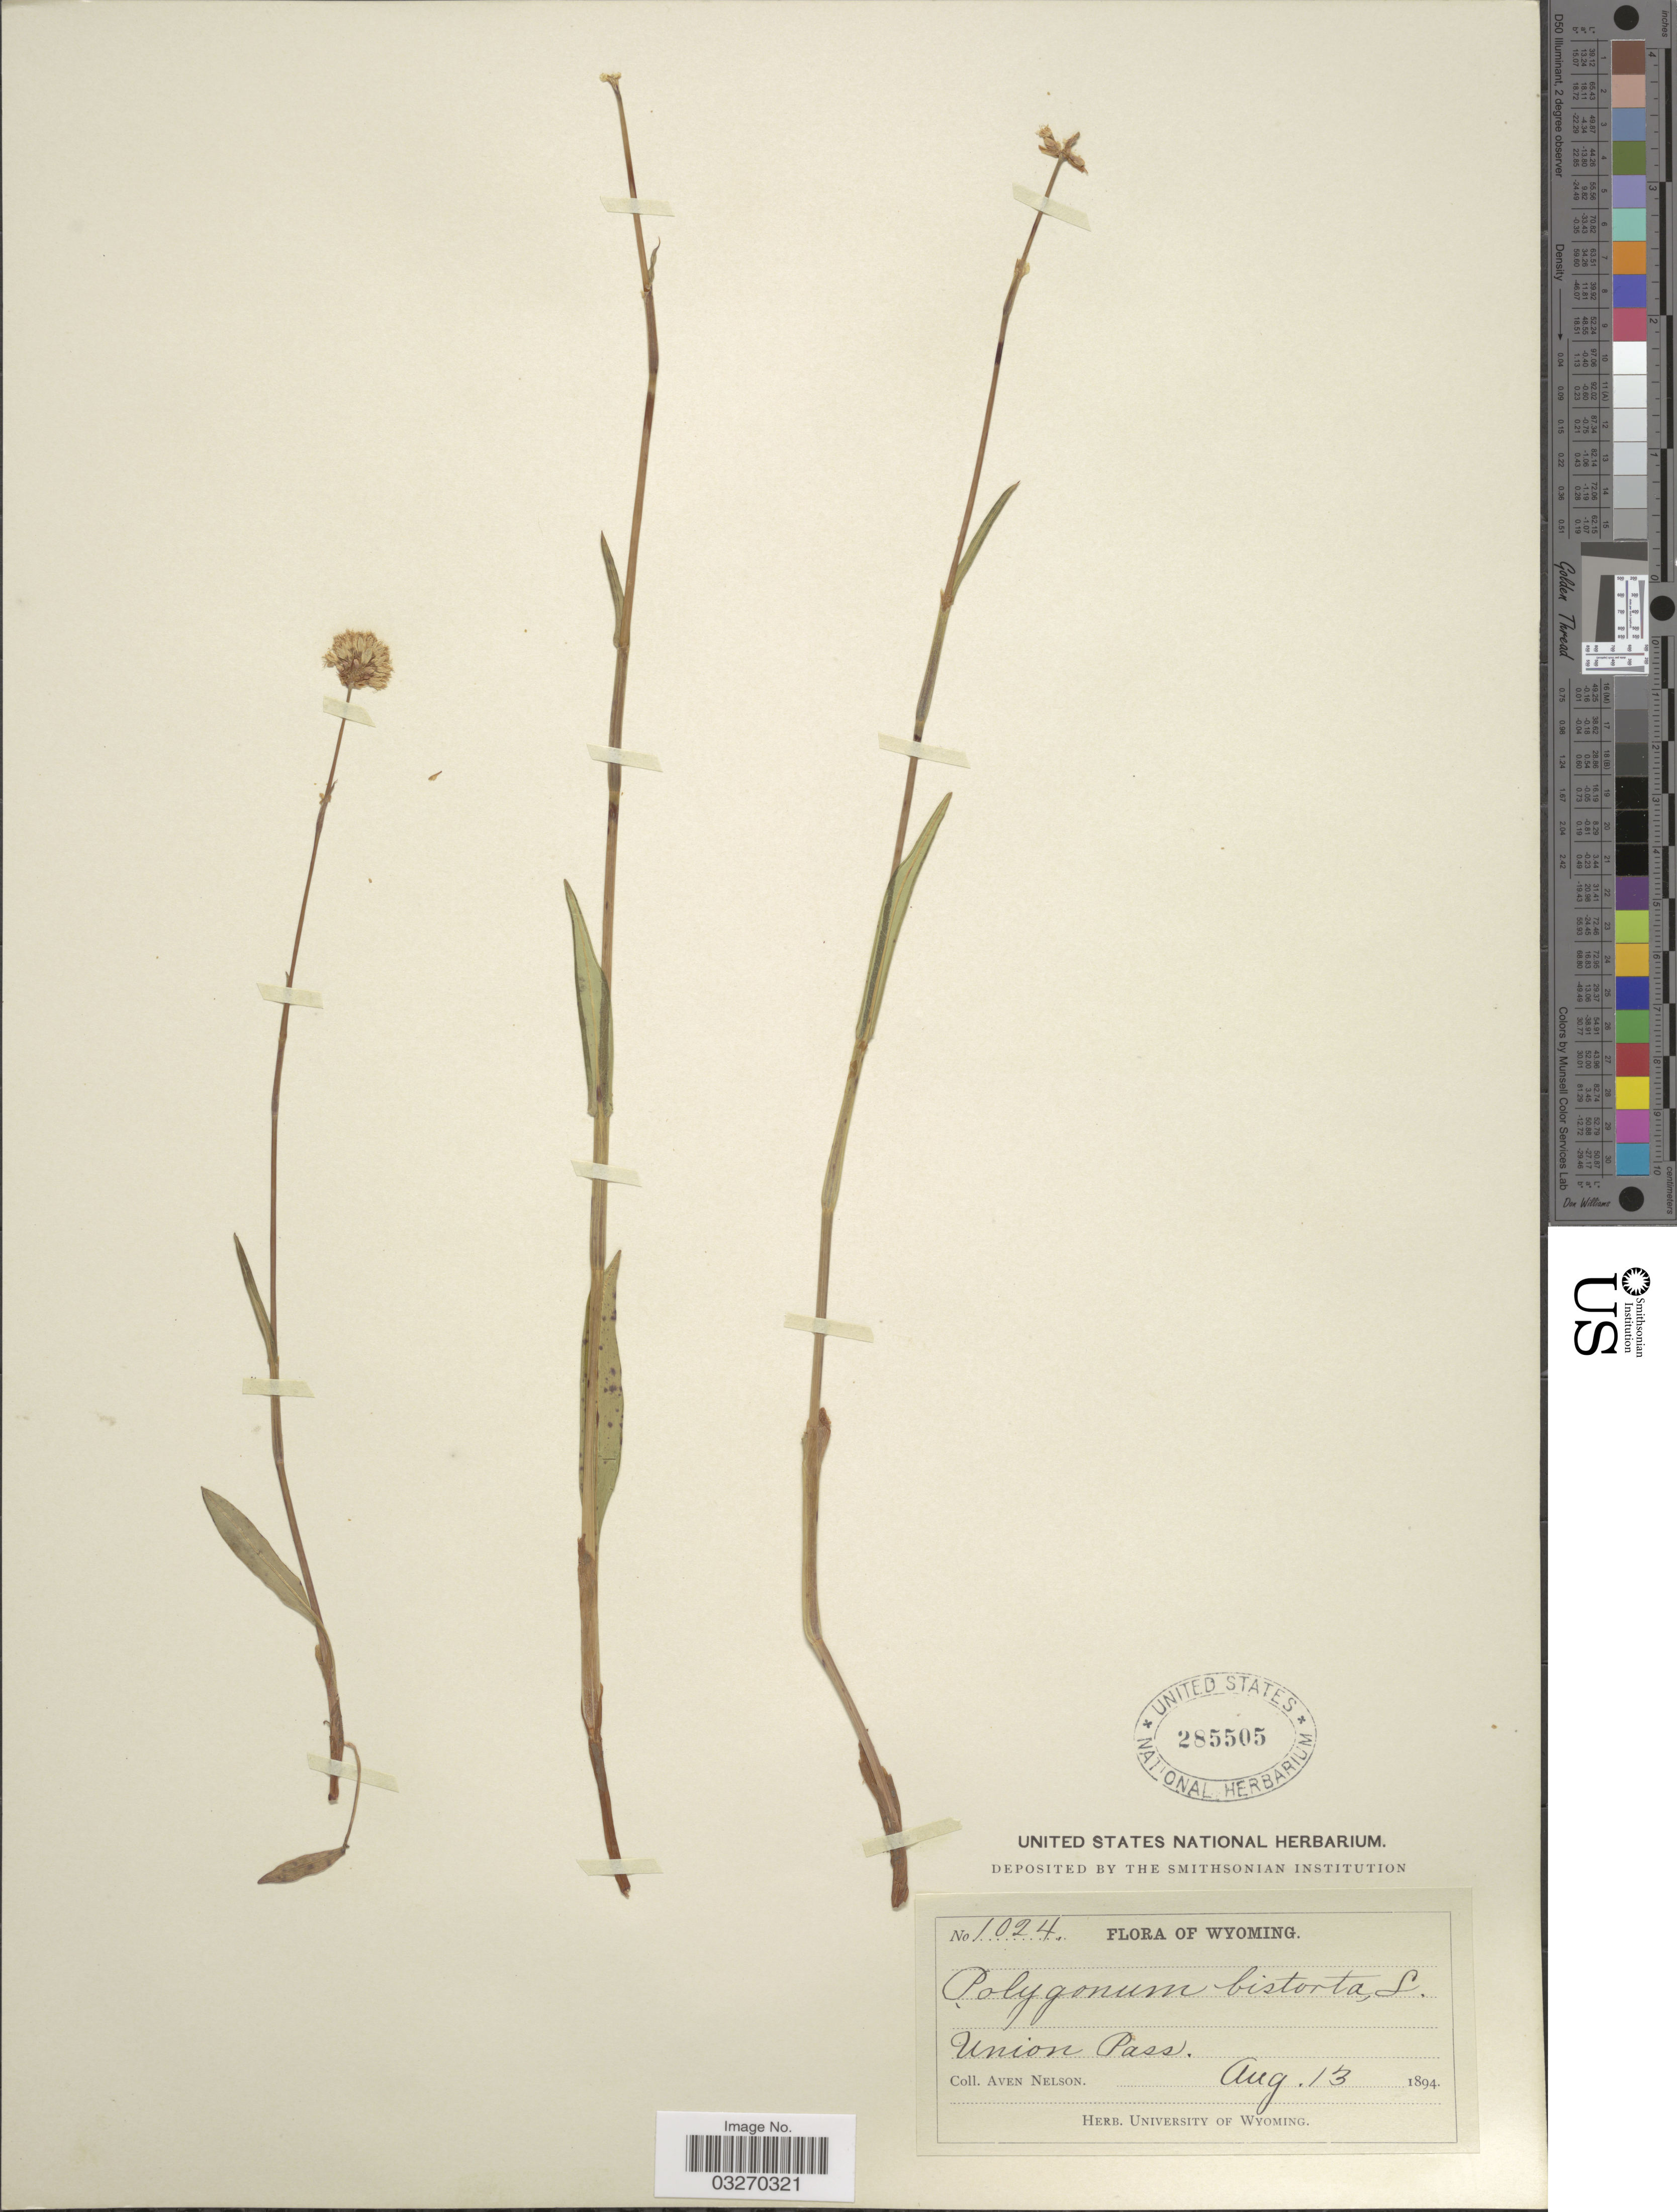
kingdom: Plantae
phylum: Tracheophyta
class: Magnoliopsida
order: Caryophyllales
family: Polygonaceae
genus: Bistorta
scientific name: Bistorta leptophylla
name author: (S. Watson) Greene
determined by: Atha, D. E.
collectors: A. Nelson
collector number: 1024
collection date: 1894-08-13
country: United States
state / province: Wyoming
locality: Union Pass.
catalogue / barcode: US 285505